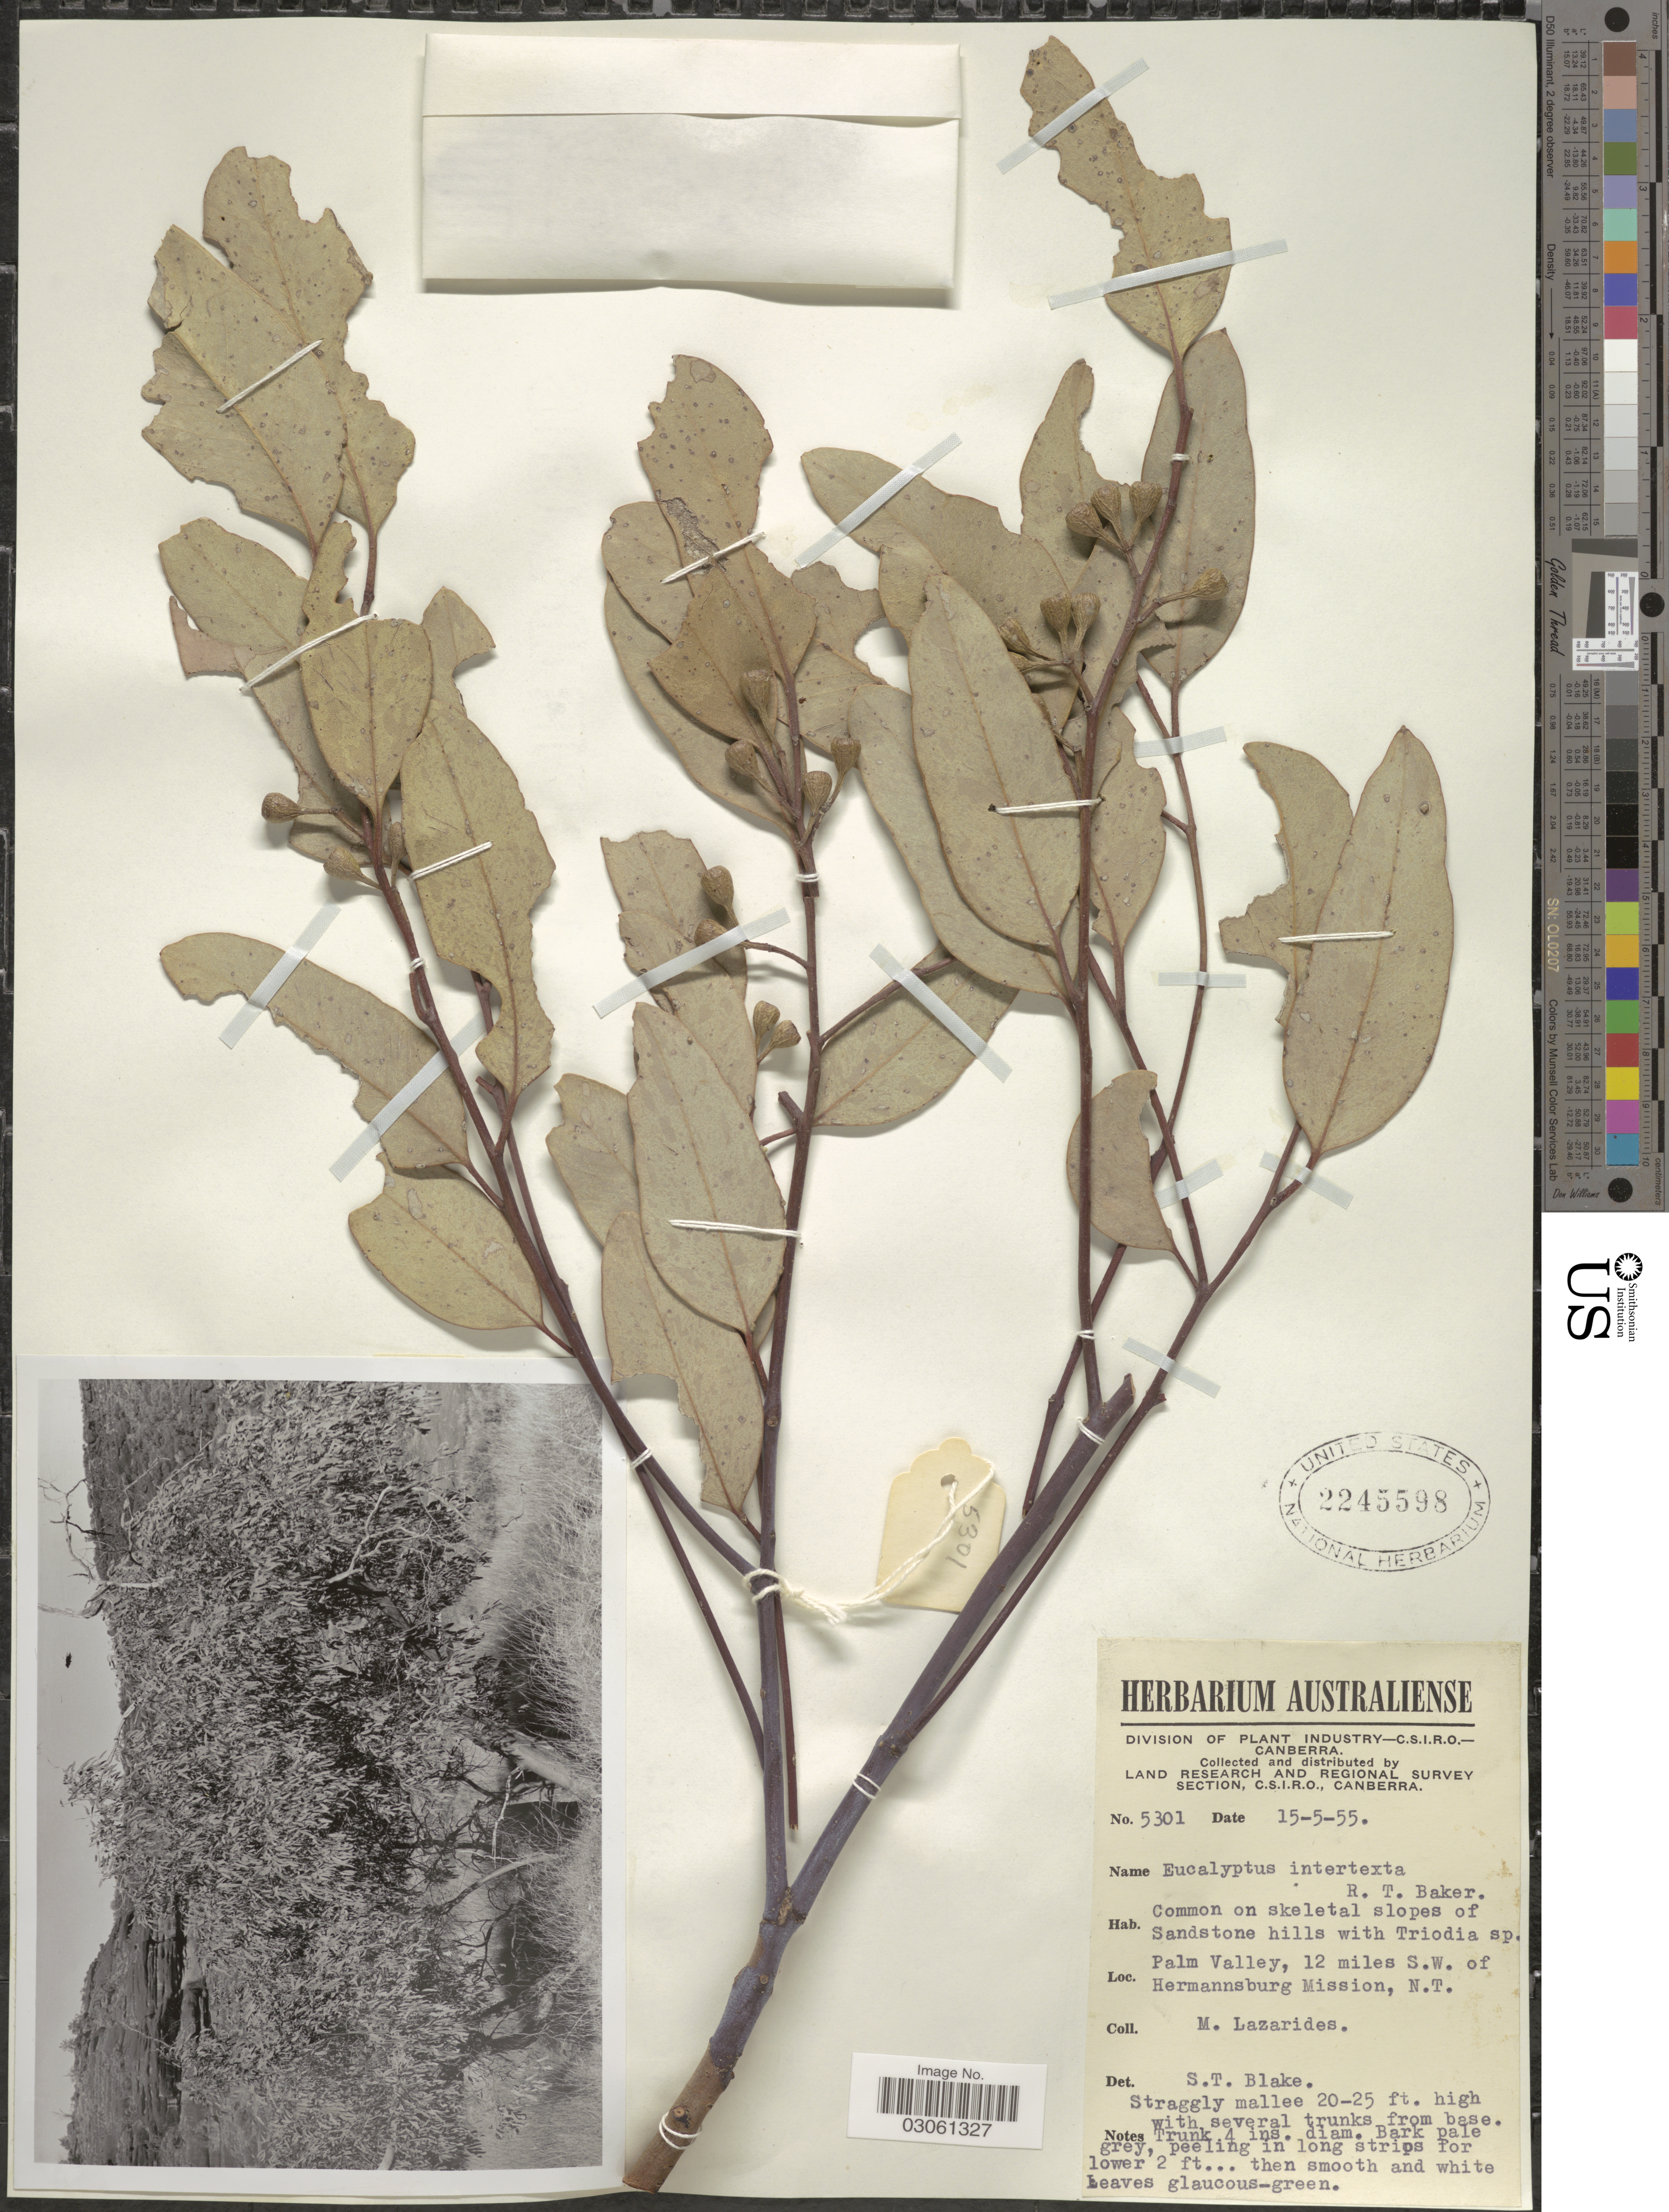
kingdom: Plantae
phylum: Tracheophyta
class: Magnoliopsida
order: Myrtales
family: Myrtaceae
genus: Eucalyptus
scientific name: Eucalyptus intertexta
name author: R.T. Baker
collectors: M. Lazarides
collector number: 5301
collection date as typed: Transcribed d/m/y: 15/5/55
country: Australia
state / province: Northern Territory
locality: Palm Valley, 12 miles S.W. of Hermannsburg Mission, N.T.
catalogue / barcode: US 2245598